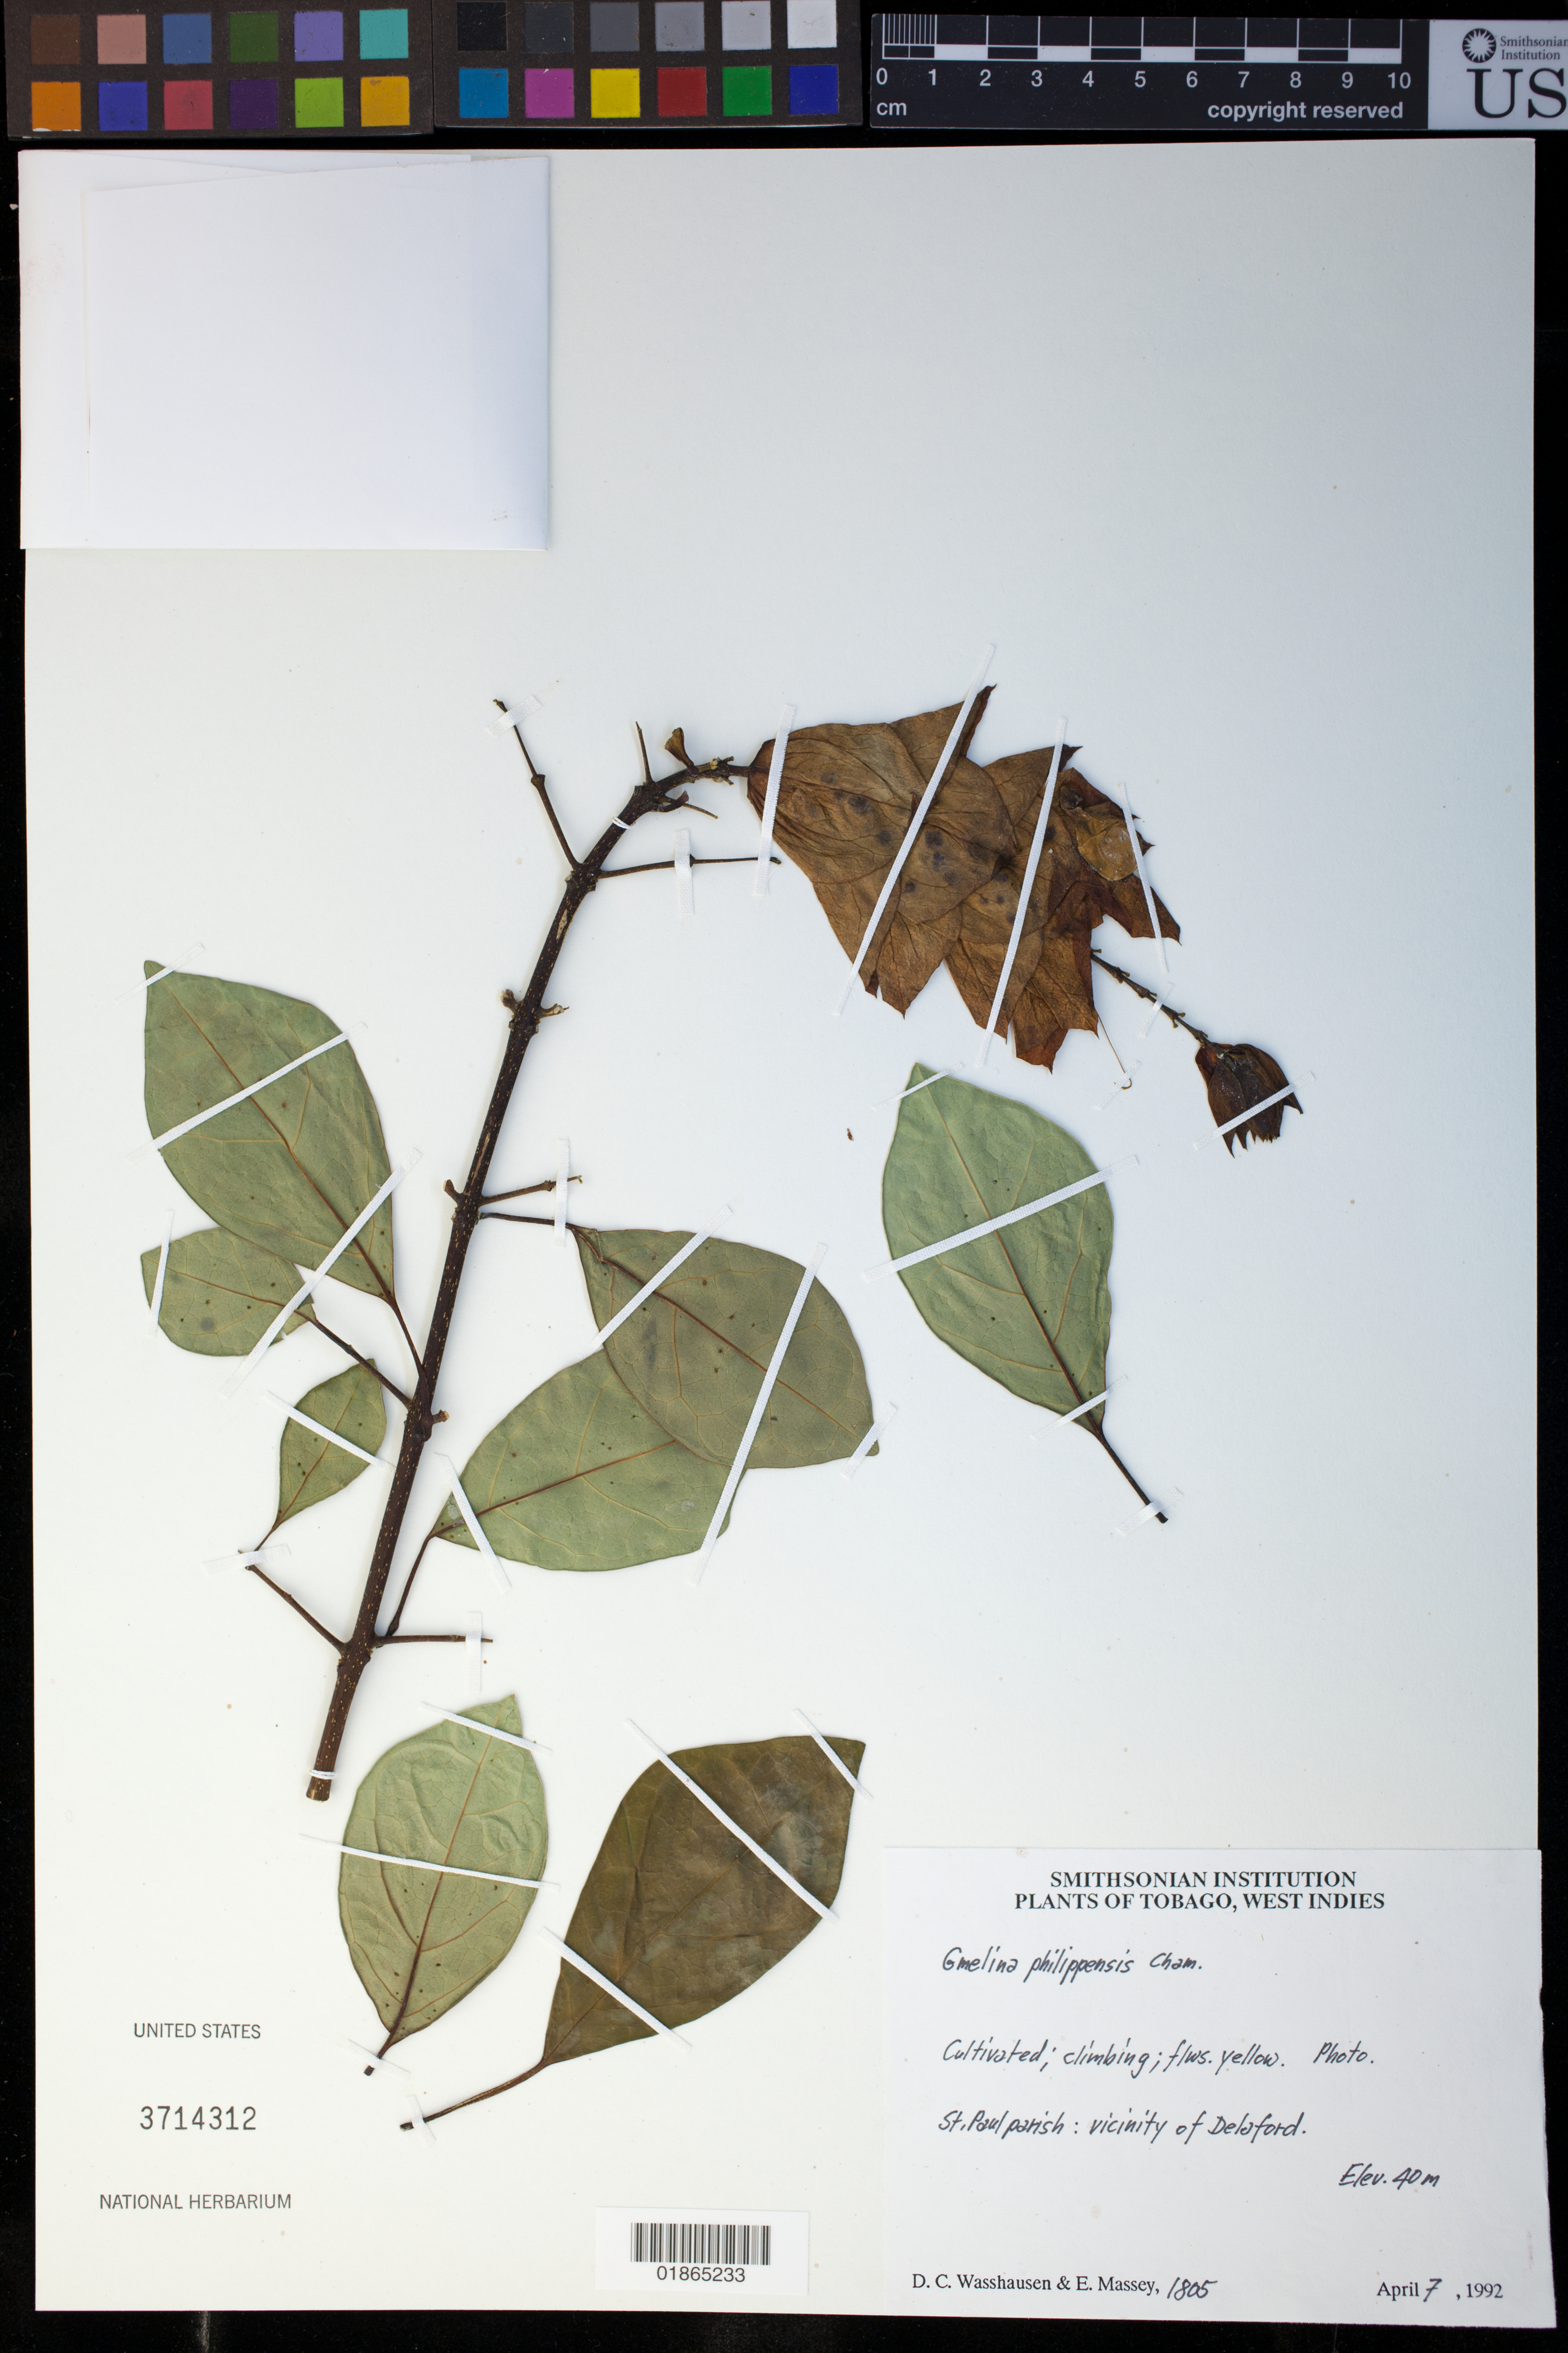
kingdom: Plantae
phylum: Tracheophyta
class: Magnoliopsida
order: Lamiales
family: Lamiaceae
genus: Gmelina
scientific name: Gmelina philippensis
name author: Cham.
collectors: D. C. Wasshausen & E. Massey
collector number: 1805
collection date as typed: April 7, 1992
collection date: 1992-04-07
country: Trinidad and Tobago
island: Tobago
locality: St. Paul Parish: vicinity of Delaford.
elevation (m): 40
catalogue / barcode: US 3714312